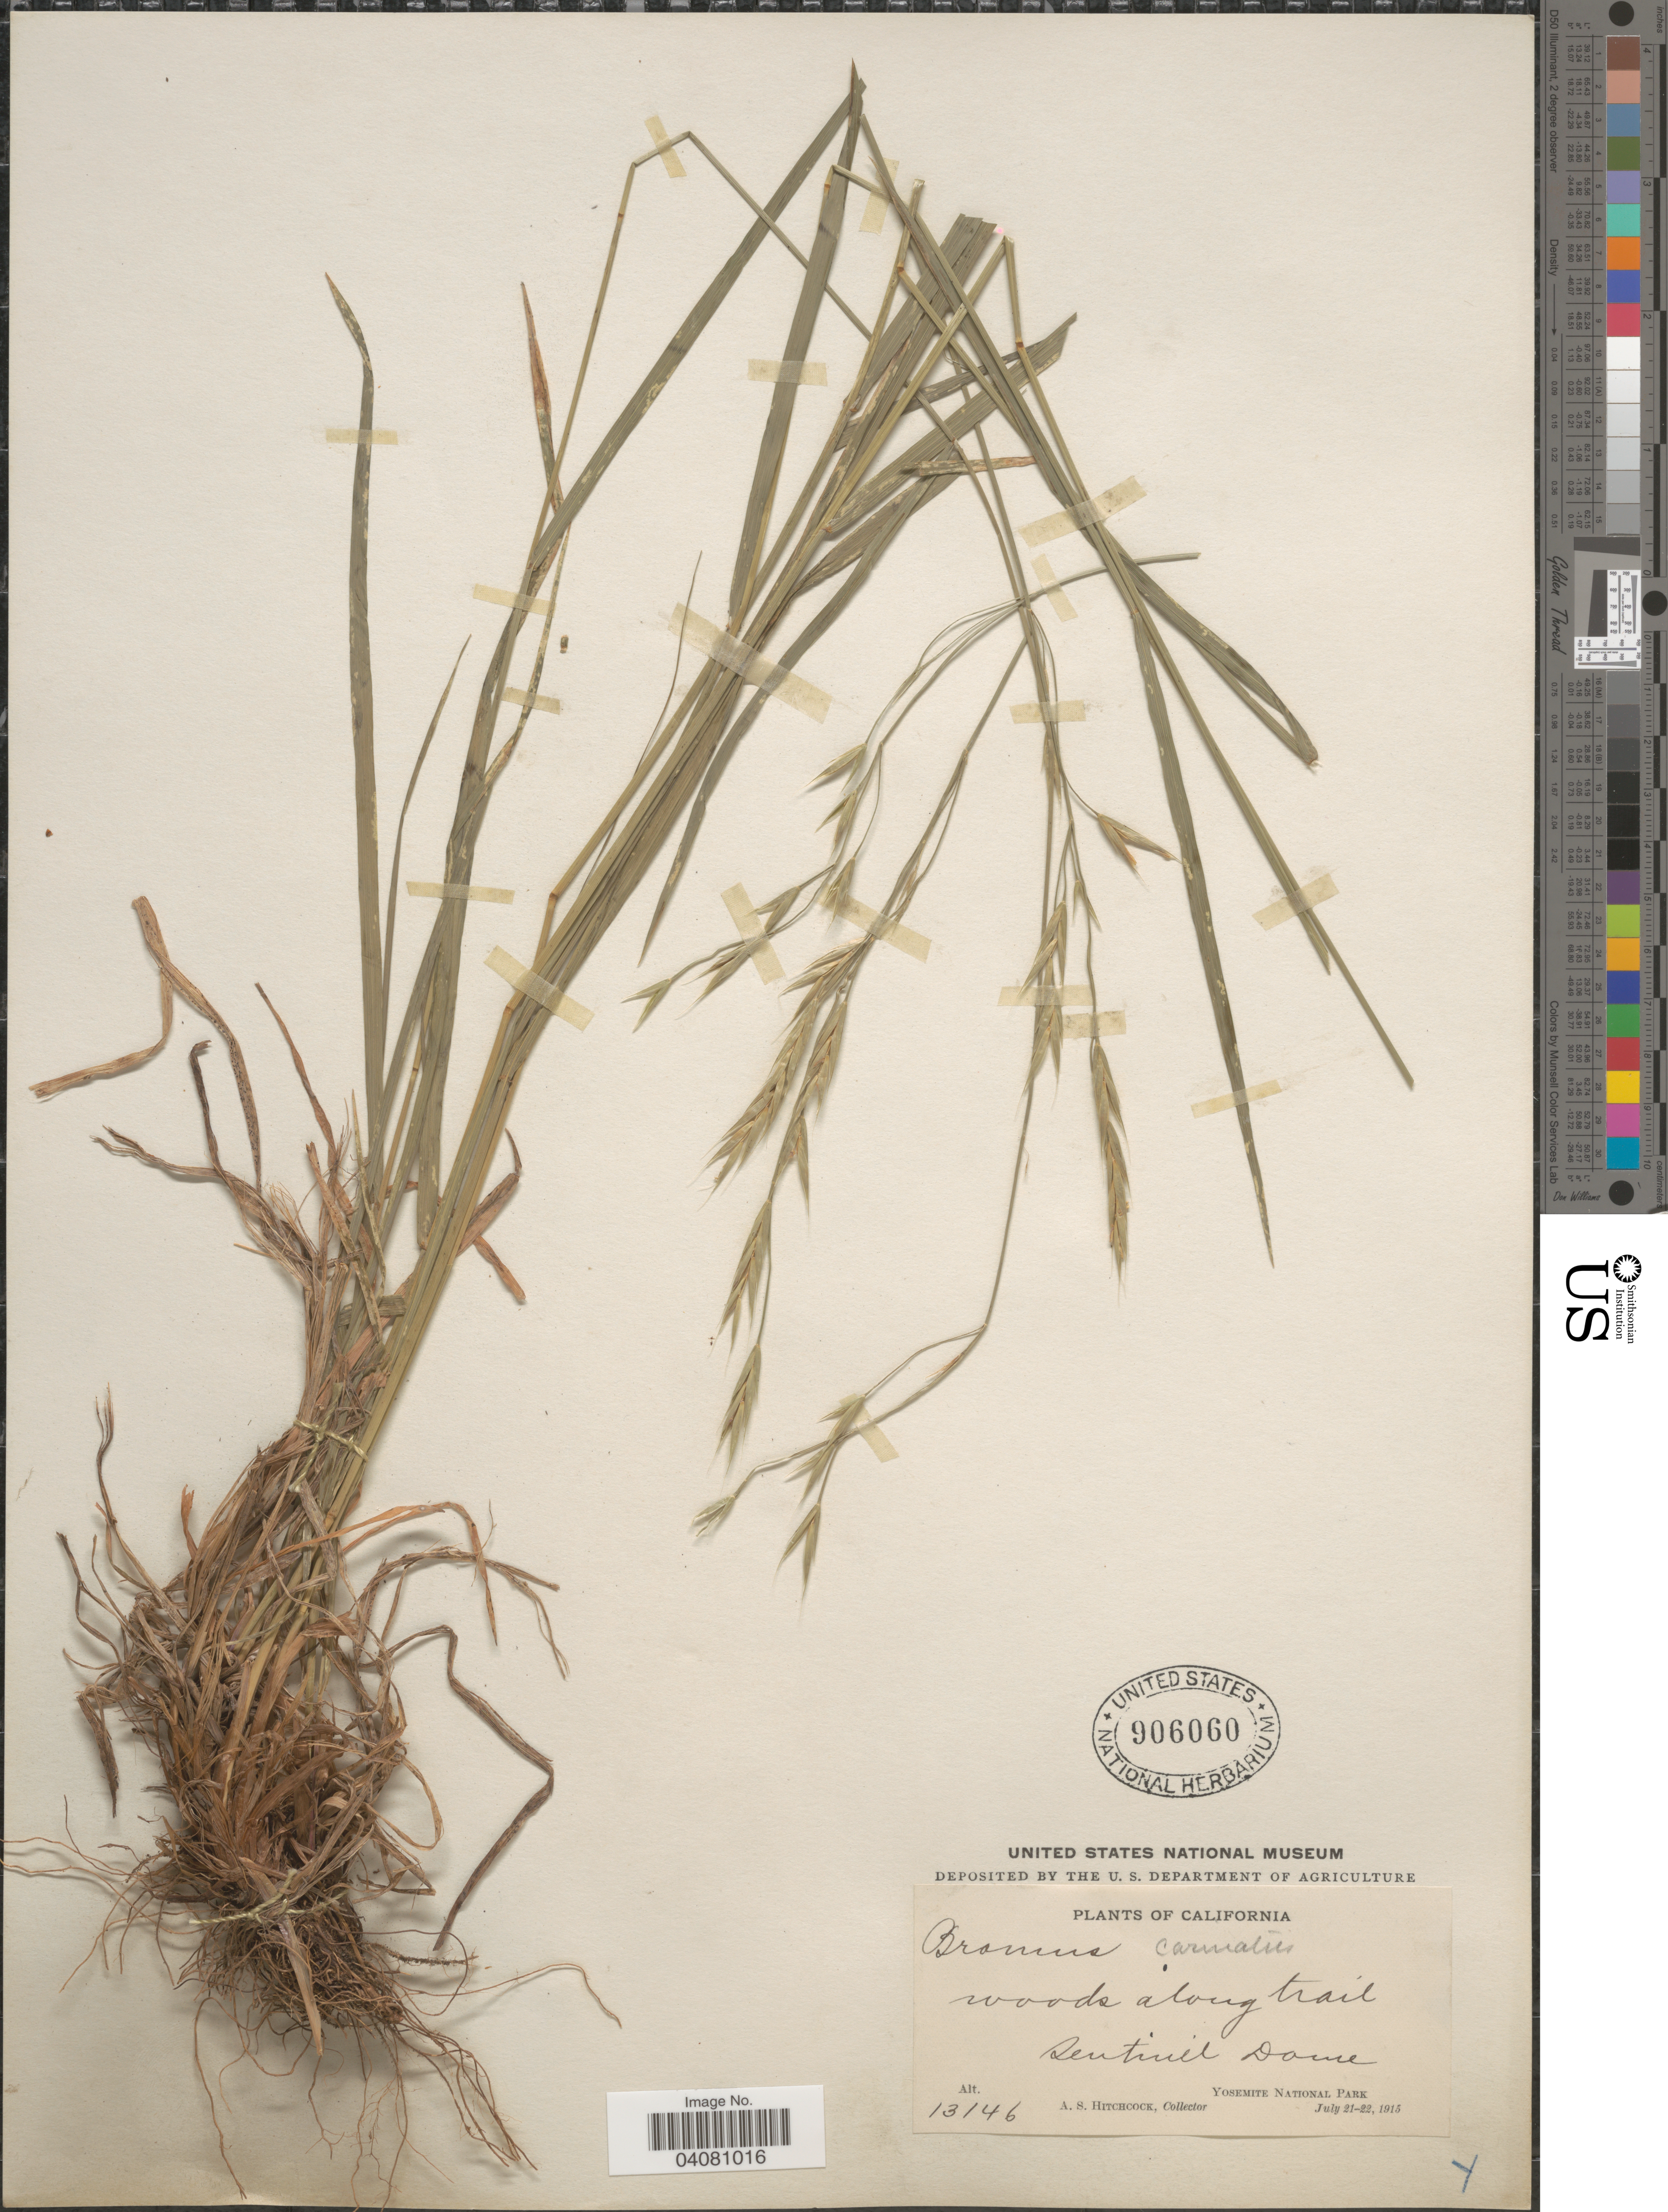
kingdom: Plantae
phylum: Tracheophyta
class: Liliopsida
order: Poales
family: Poaceae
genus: Bromus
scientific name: Bromus carinatus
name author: Hook. & Arn.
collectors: A. S. Hitchcock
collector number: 13146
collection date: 1915-07-21/1915-07-22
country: United States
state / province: California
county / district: Mariposa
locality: Sentinel Dome. Yosemite National Park.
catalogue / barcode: US 906060